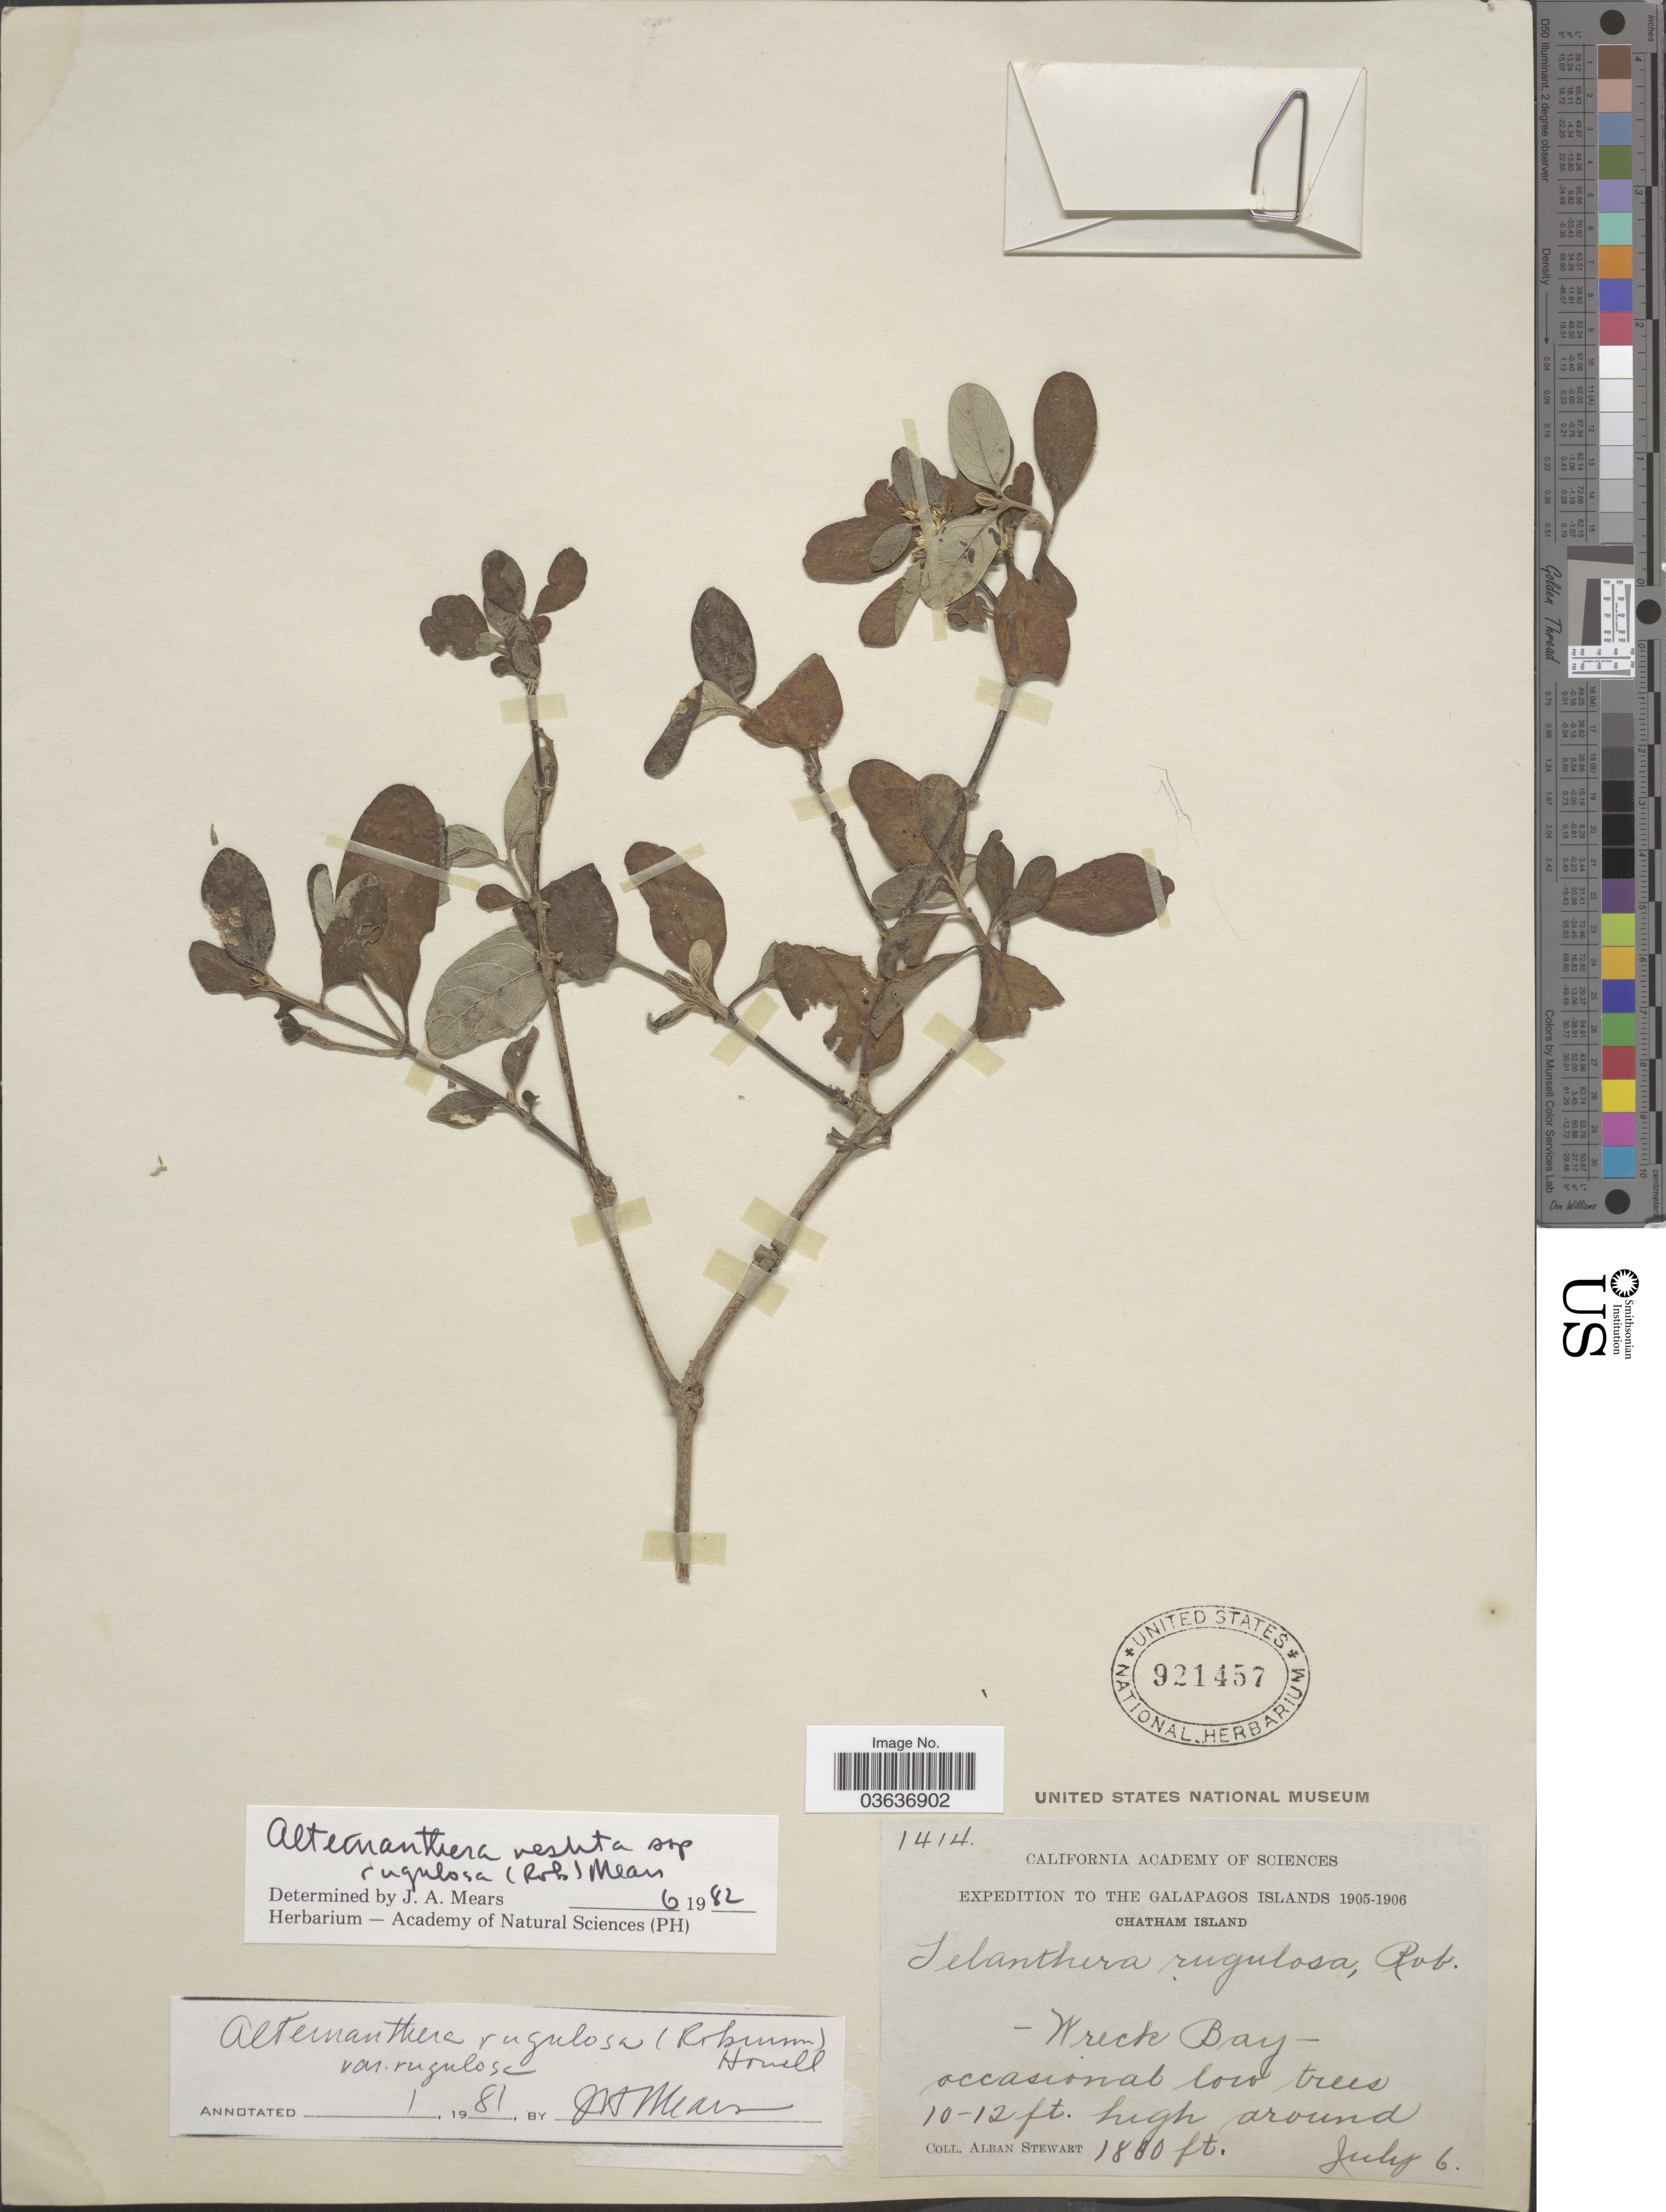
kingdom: Plantae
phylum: Tracheophyta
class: Magnoliopsida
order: Caryophyllales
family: Amaranthaceae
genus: Alternanthera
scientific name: Alternanthera vestita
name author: (Andersson) J.T. Howell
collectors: A. Stewart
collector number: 1414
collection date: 1905-07-06/1906-07-06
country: Ecuador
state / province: Colón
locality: The Galapagos Islands. Chatham Island. Wreck Bay.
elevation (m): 549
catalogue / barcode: US 921457